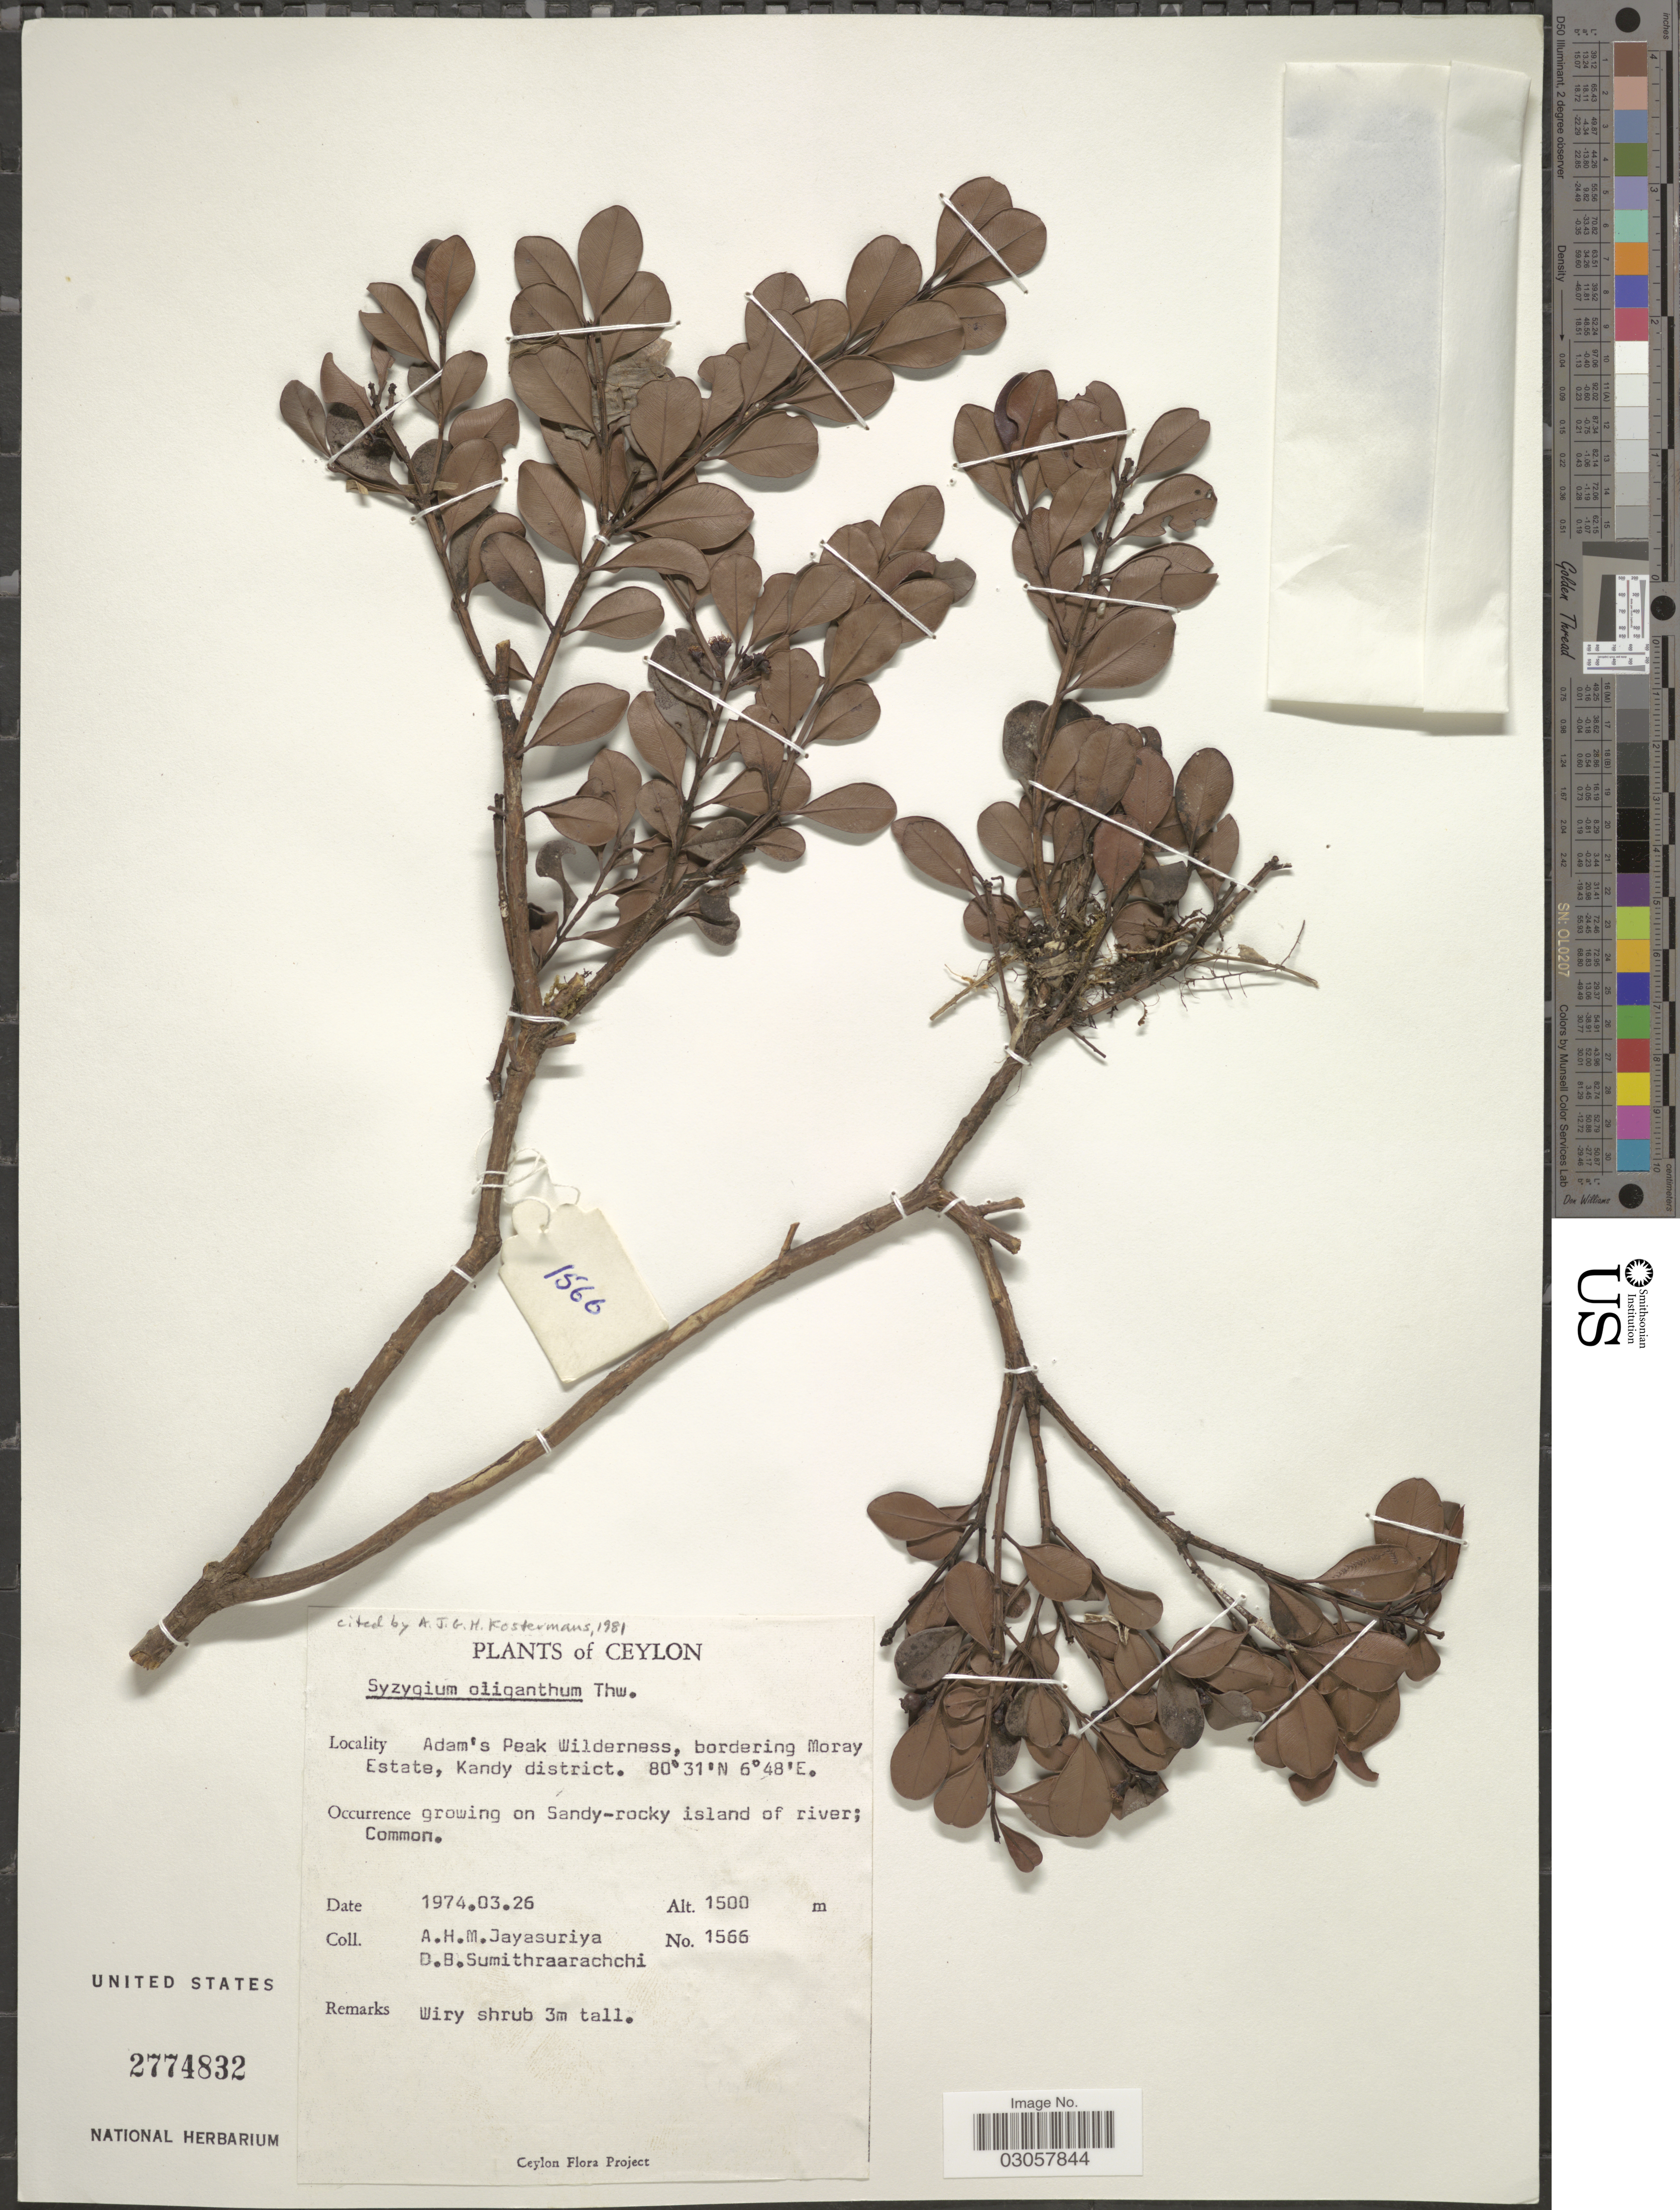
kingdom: Plantae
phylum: Tracheophyta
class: Magnoliopsida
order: Myrtales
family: Myrtaceae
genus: Syzygium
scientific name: Syzygium oliganthum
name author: Thwaites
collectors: A. H. Jayasuriya & D. B. Sumithraarachchi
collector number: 1566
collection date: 1974-03-26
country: Sri Lanka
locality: Ceylon. Adam's Peak Wilderness, bordering Moray Estate, Kandy district, growing on Sandy-rocky island of river.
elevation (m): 1500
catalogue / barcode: US 2774832